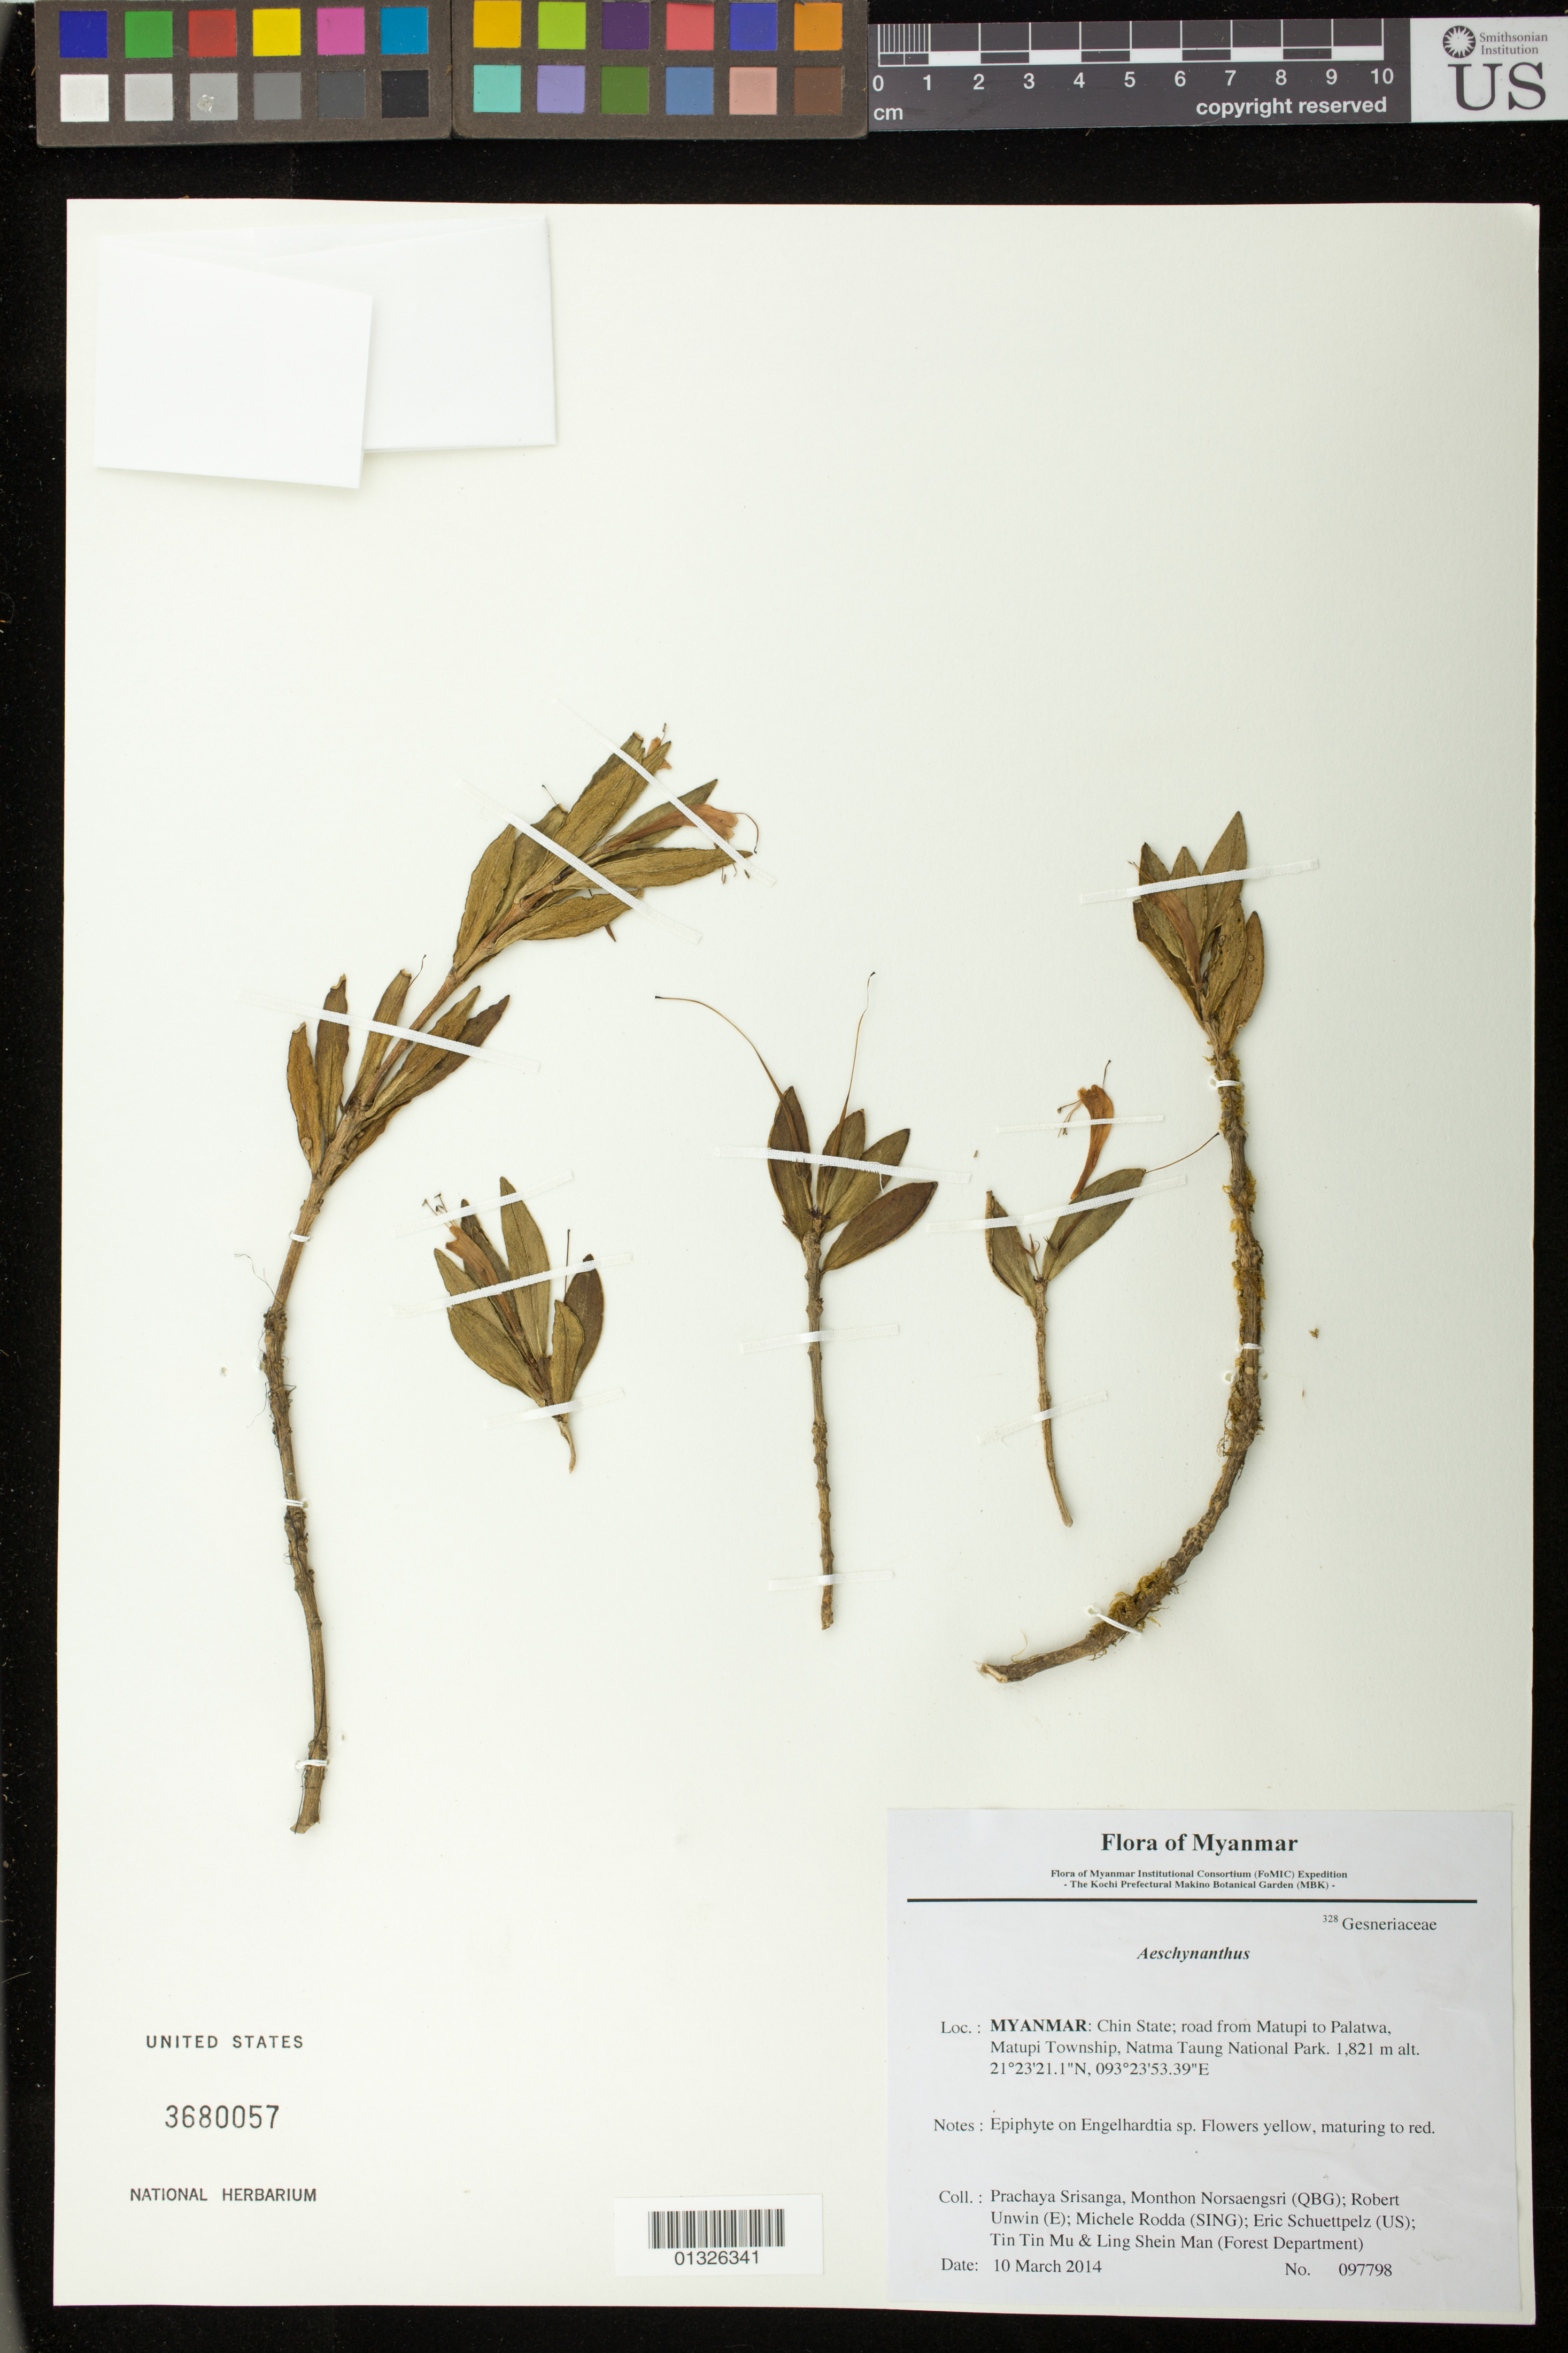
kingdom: Plantae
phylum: Tracheophyta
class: Magnoliopsida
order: Lamiales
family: Gesneriaceae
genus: Aeschynanthus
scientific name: Aeschynanthus sp.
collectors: P. Srisanga, M. Norsaengsri, R. Unwin, M. Rodda, E. Schuettpelz, Tin Tin Mu & Ling Shein Man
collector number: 97798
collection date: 2014-03-10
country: Myanmar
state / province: Chin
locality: Road from Matupi to Palatwa, Matupi Township, Natma Taung National Park.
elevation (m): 1821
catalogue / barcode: US 3680057